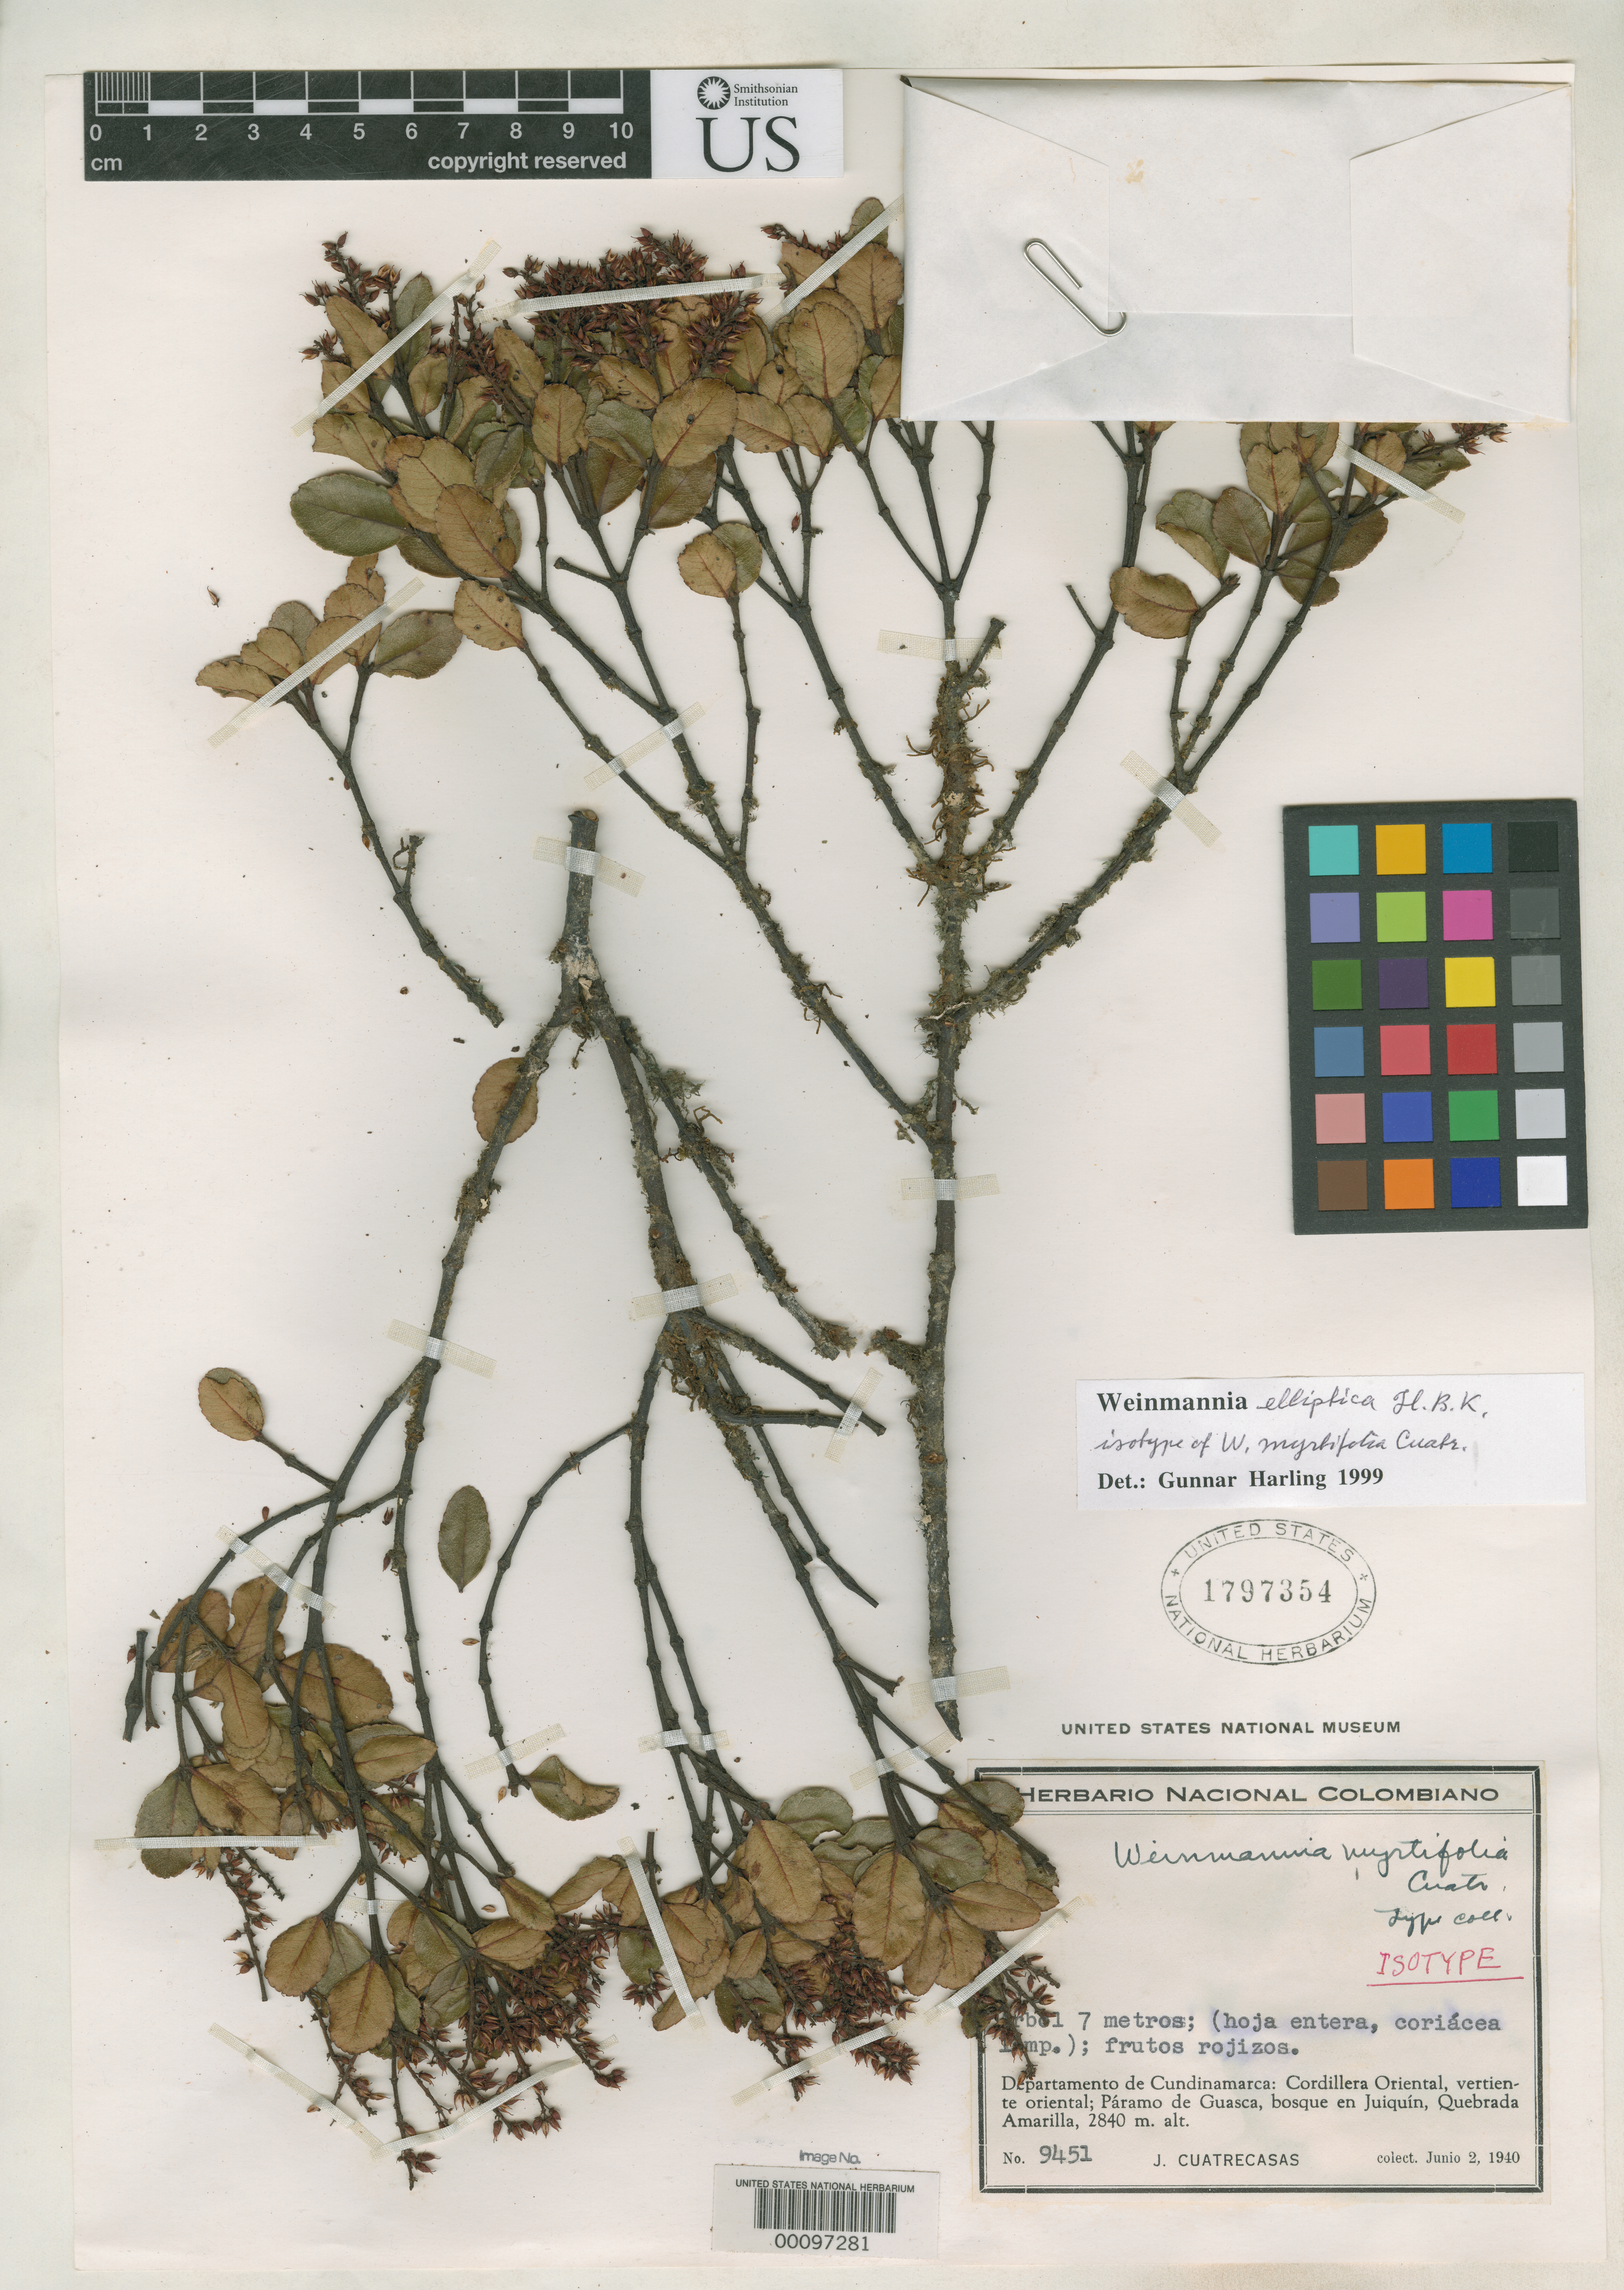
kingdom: Plantae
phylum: Tracheophyta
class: Magnoliopsida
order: Oxalidales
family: Cunoniaceae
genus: Weinmannia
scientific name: Weinmannia myrtifolia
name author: Cuatrec.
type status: Isotype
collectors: J. Cuatrecasas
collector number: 9451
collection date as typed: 02 Jun 1940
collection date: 1940-06-02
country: Colombia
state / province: Cundinamarca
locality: Cordillera Oriental, Vertiente Oriental, Paramo de Guasca, bosque en Juiquin, Quebrada Amarilla.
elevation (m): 2840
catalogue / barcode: US 1797354